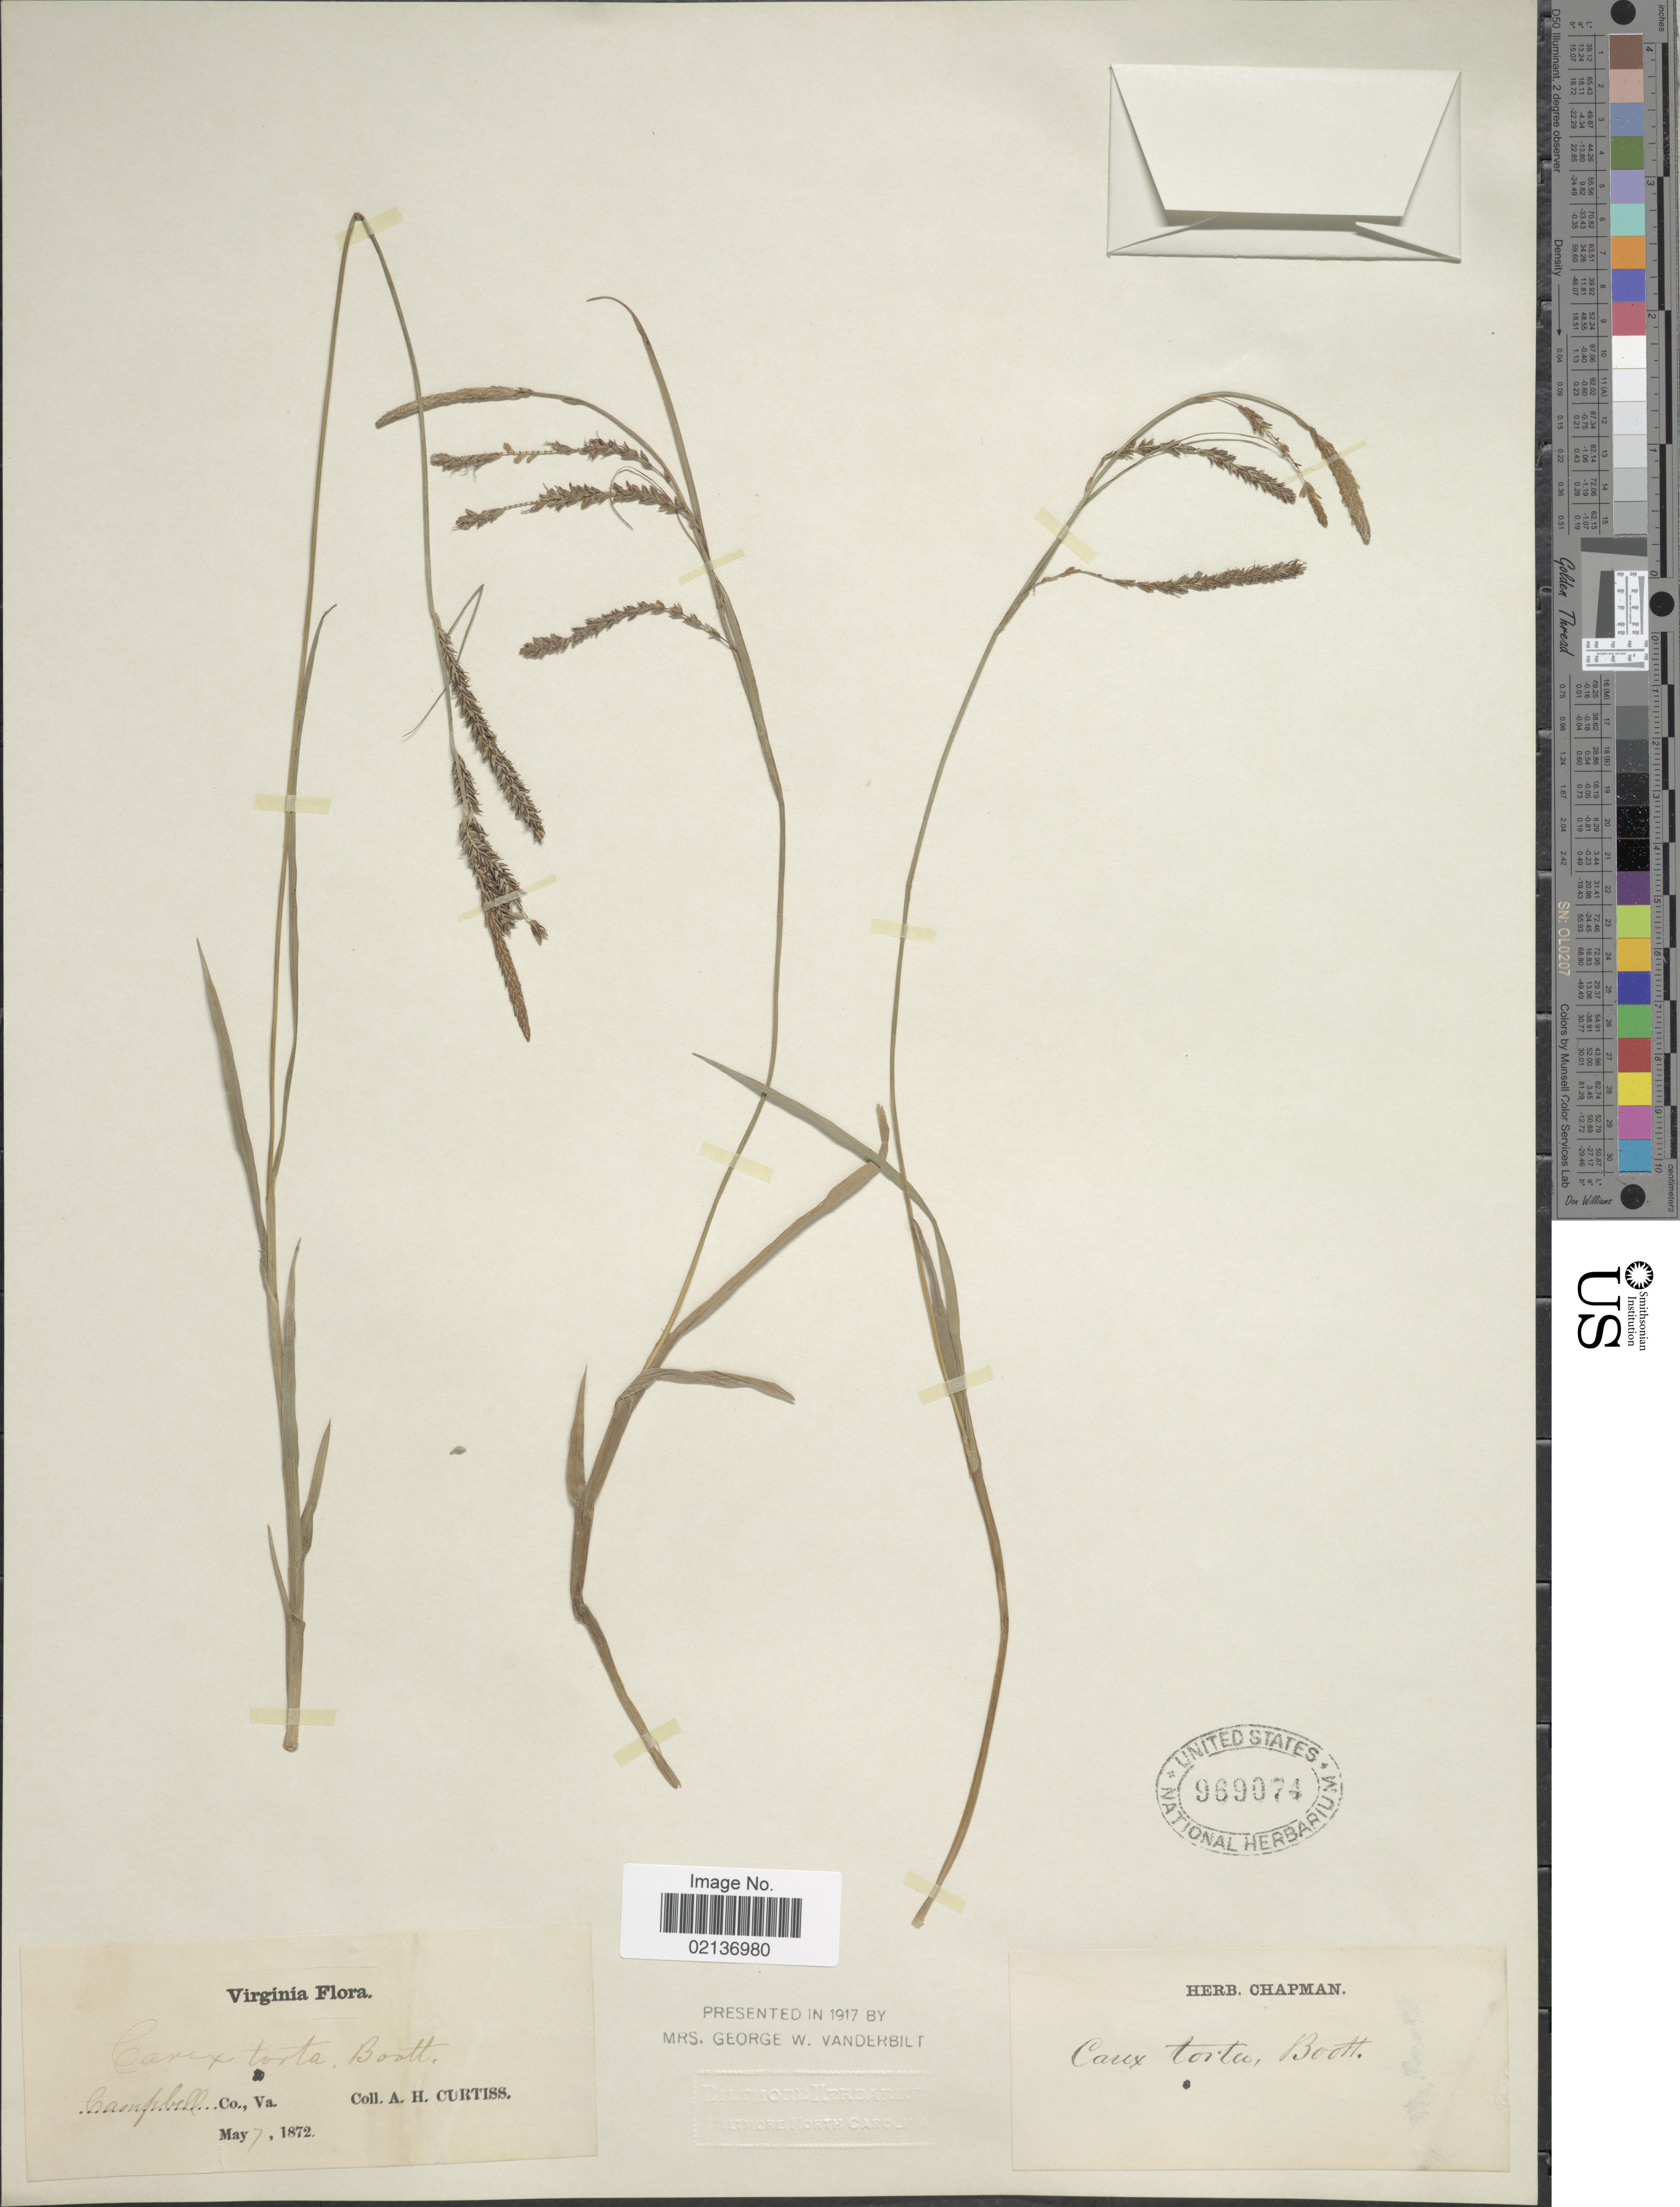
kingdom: Plantae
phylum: Tracheophyta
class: Liliopsida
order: Poales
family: Cyperaceae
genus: Carex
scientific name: Carex torta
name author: Boott ex Tuck.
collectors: A. H. Curtiss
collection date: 1872-05-07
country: United States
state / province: Virginia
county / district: Campbell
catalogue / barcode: US 969074